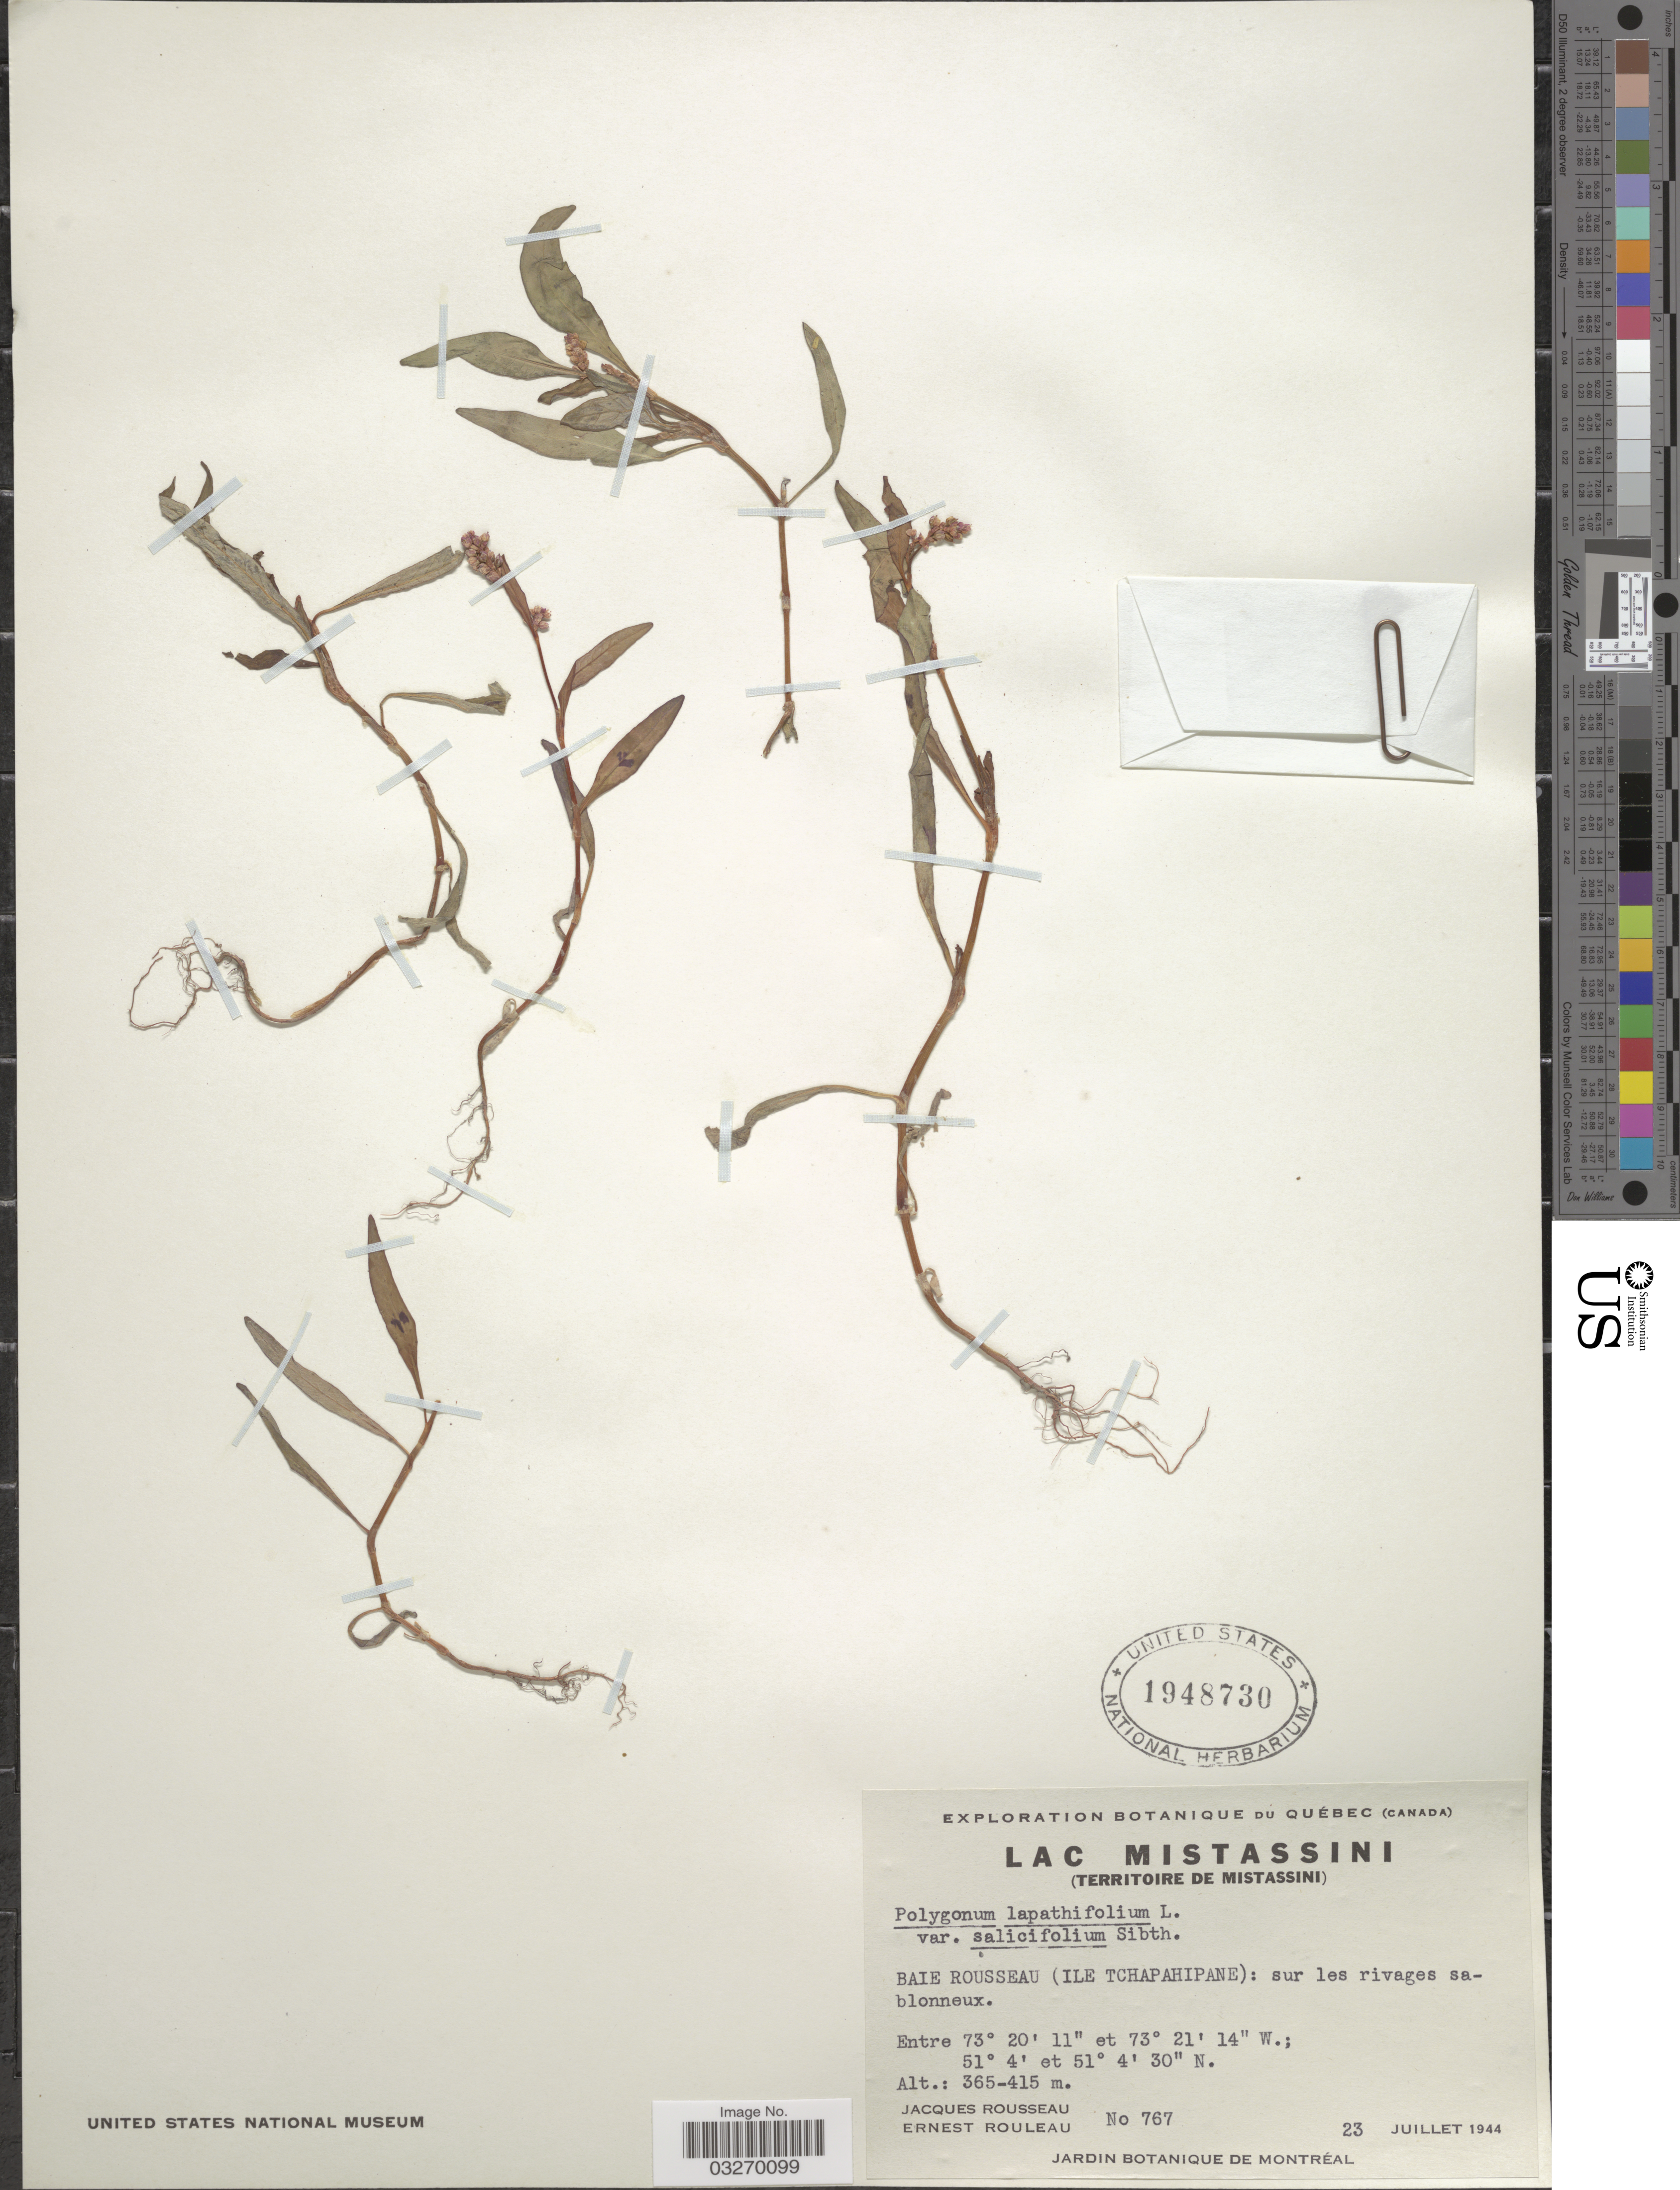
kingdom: Plantae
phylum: Tracheophyta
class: Magnoliopsida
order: Caryophyllales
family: Polygonaceae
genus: Persicaria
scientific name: Persicaria lapathifolia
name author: (L.) Delarbre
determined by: Atha, D. E.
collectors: J. Rousseau & E. Rouleau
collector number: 767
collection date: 1944-07-23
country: Canada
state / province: Quebec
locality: Lac Mistassini (Territoire de Mistassini). Baie Rousseau (Ile Tchapahipane): sur les rivages sablonneux.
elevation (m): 365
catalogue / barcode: US 1948730